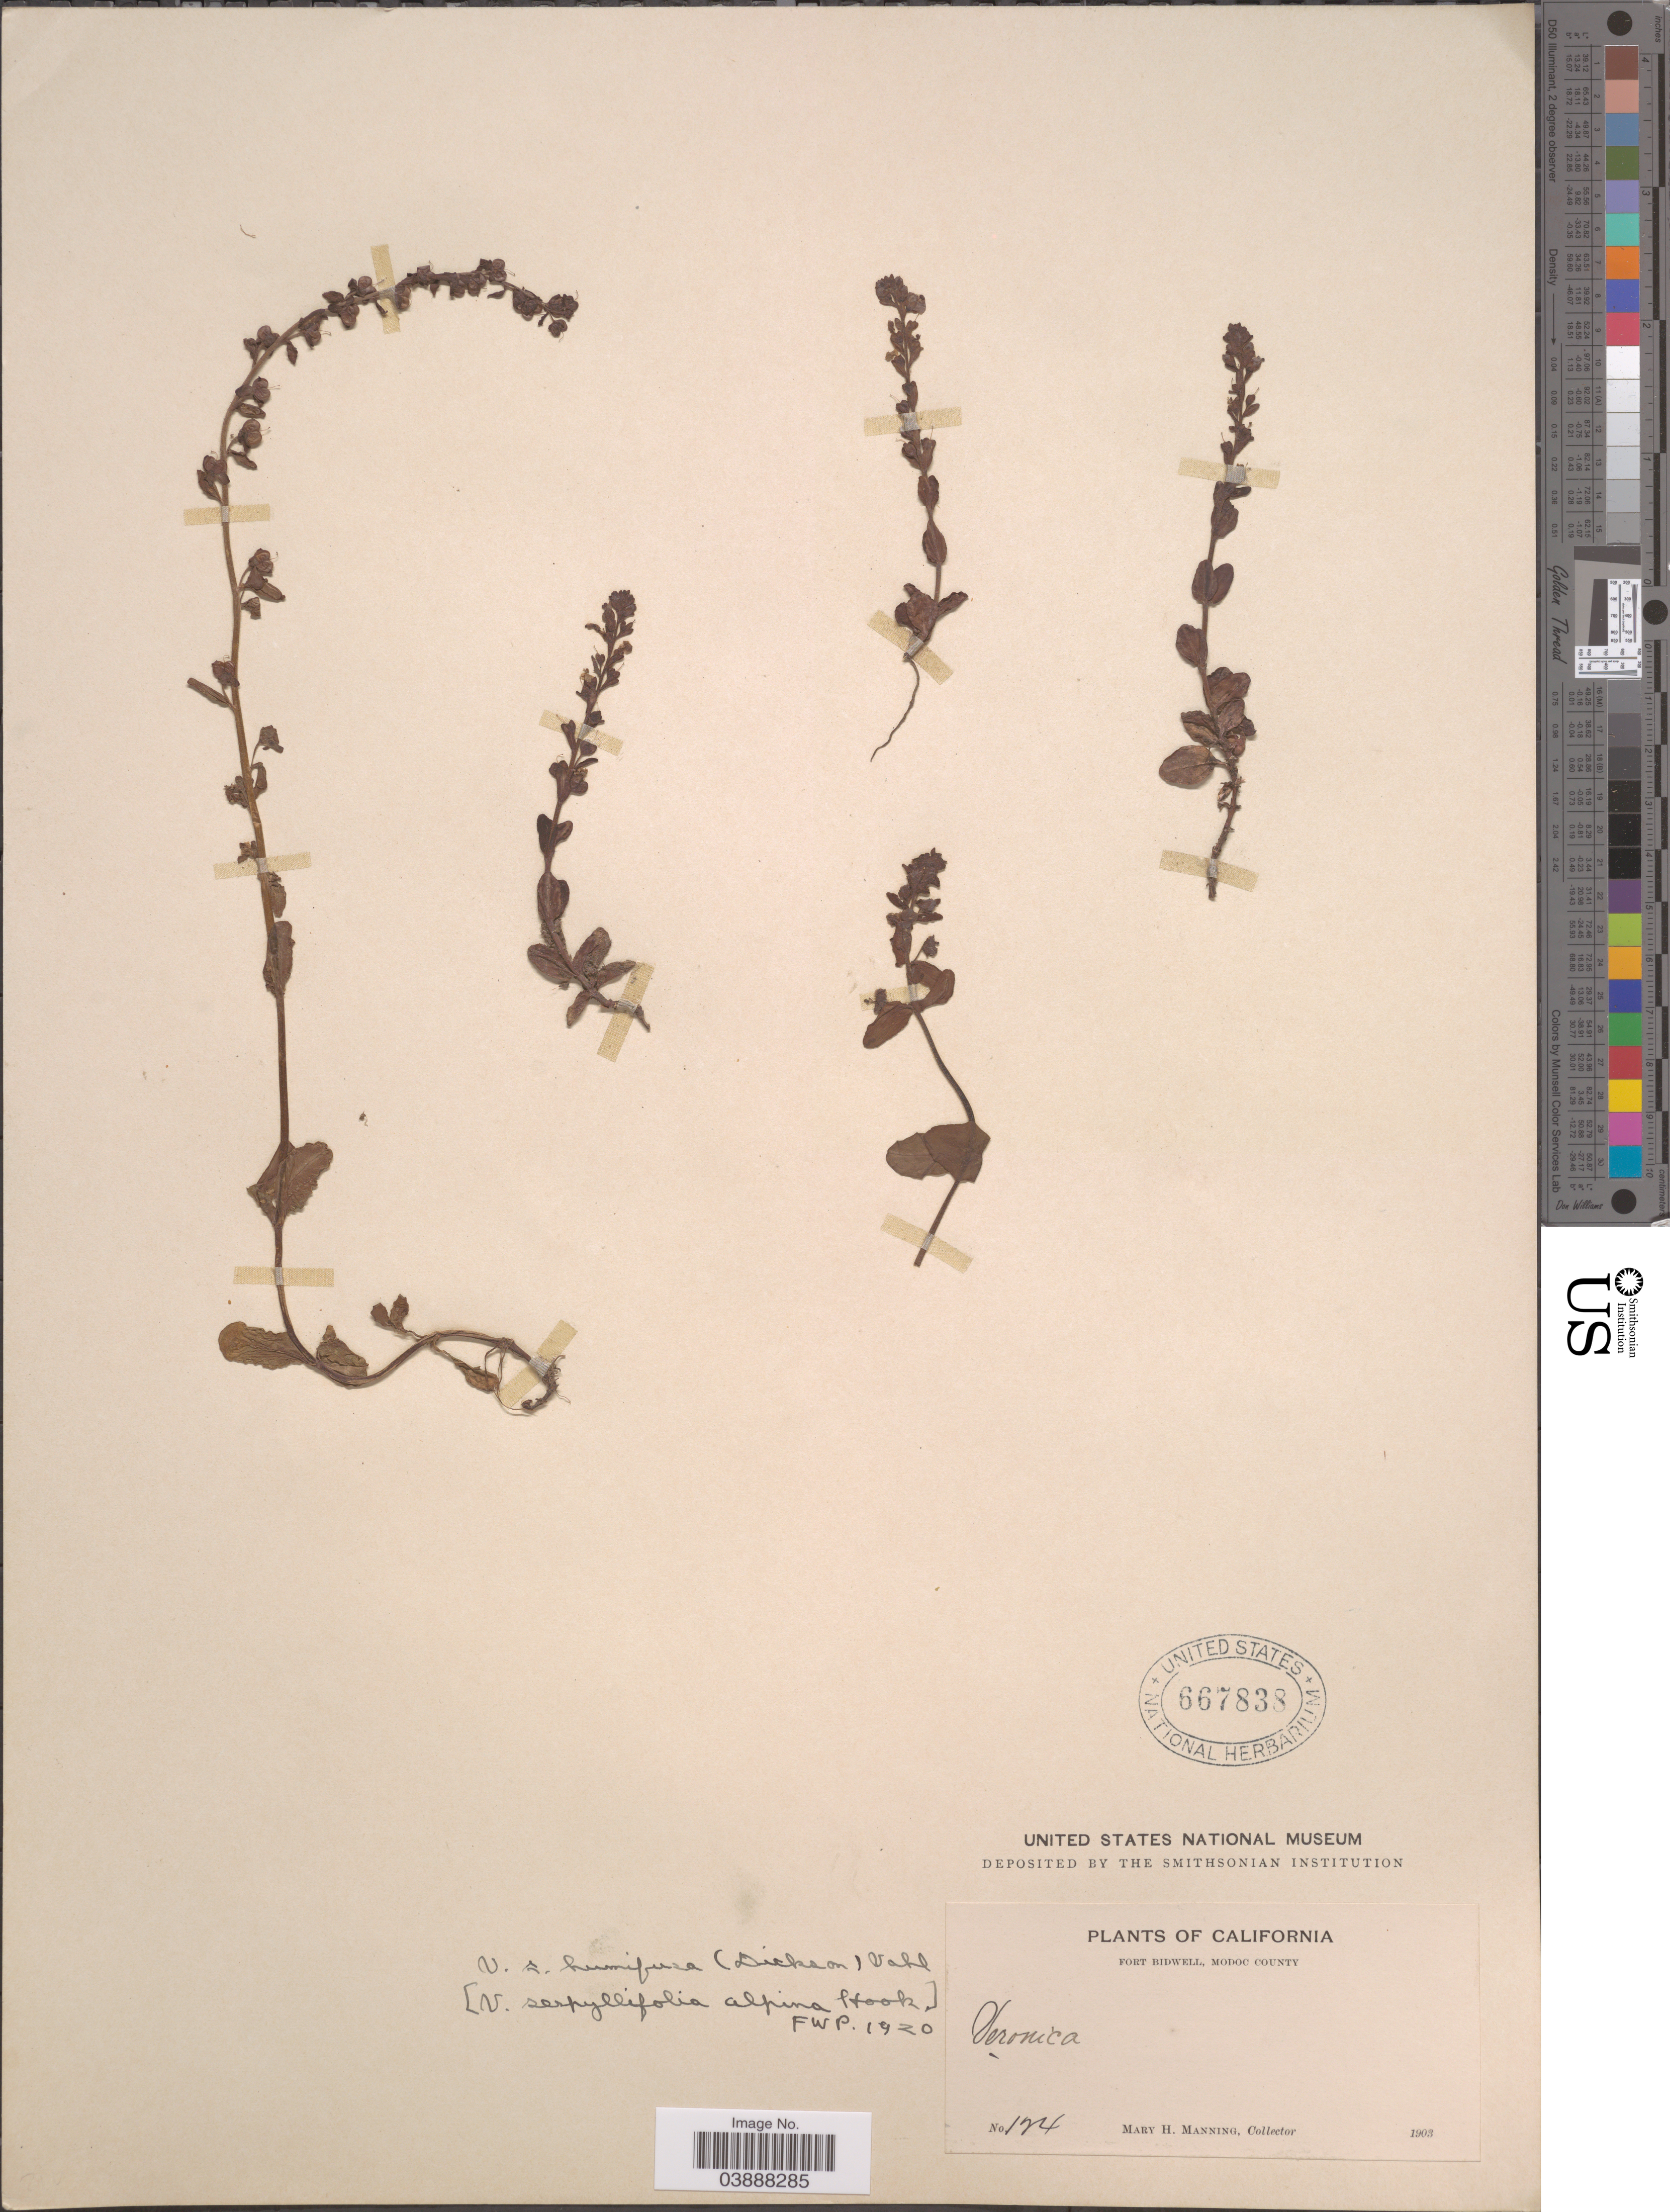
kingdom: Plantae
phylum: Tracheophyta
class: Magnoliopsida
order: Lamiales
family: Plantaginaceae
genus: Veronica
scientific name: Veronica serpyllifolia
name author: L.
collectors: M. Manning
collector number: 124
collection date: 1903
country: United States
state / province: California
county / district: Modoc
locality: Fort Bidwell, Modoc County.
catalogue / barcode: US 667838